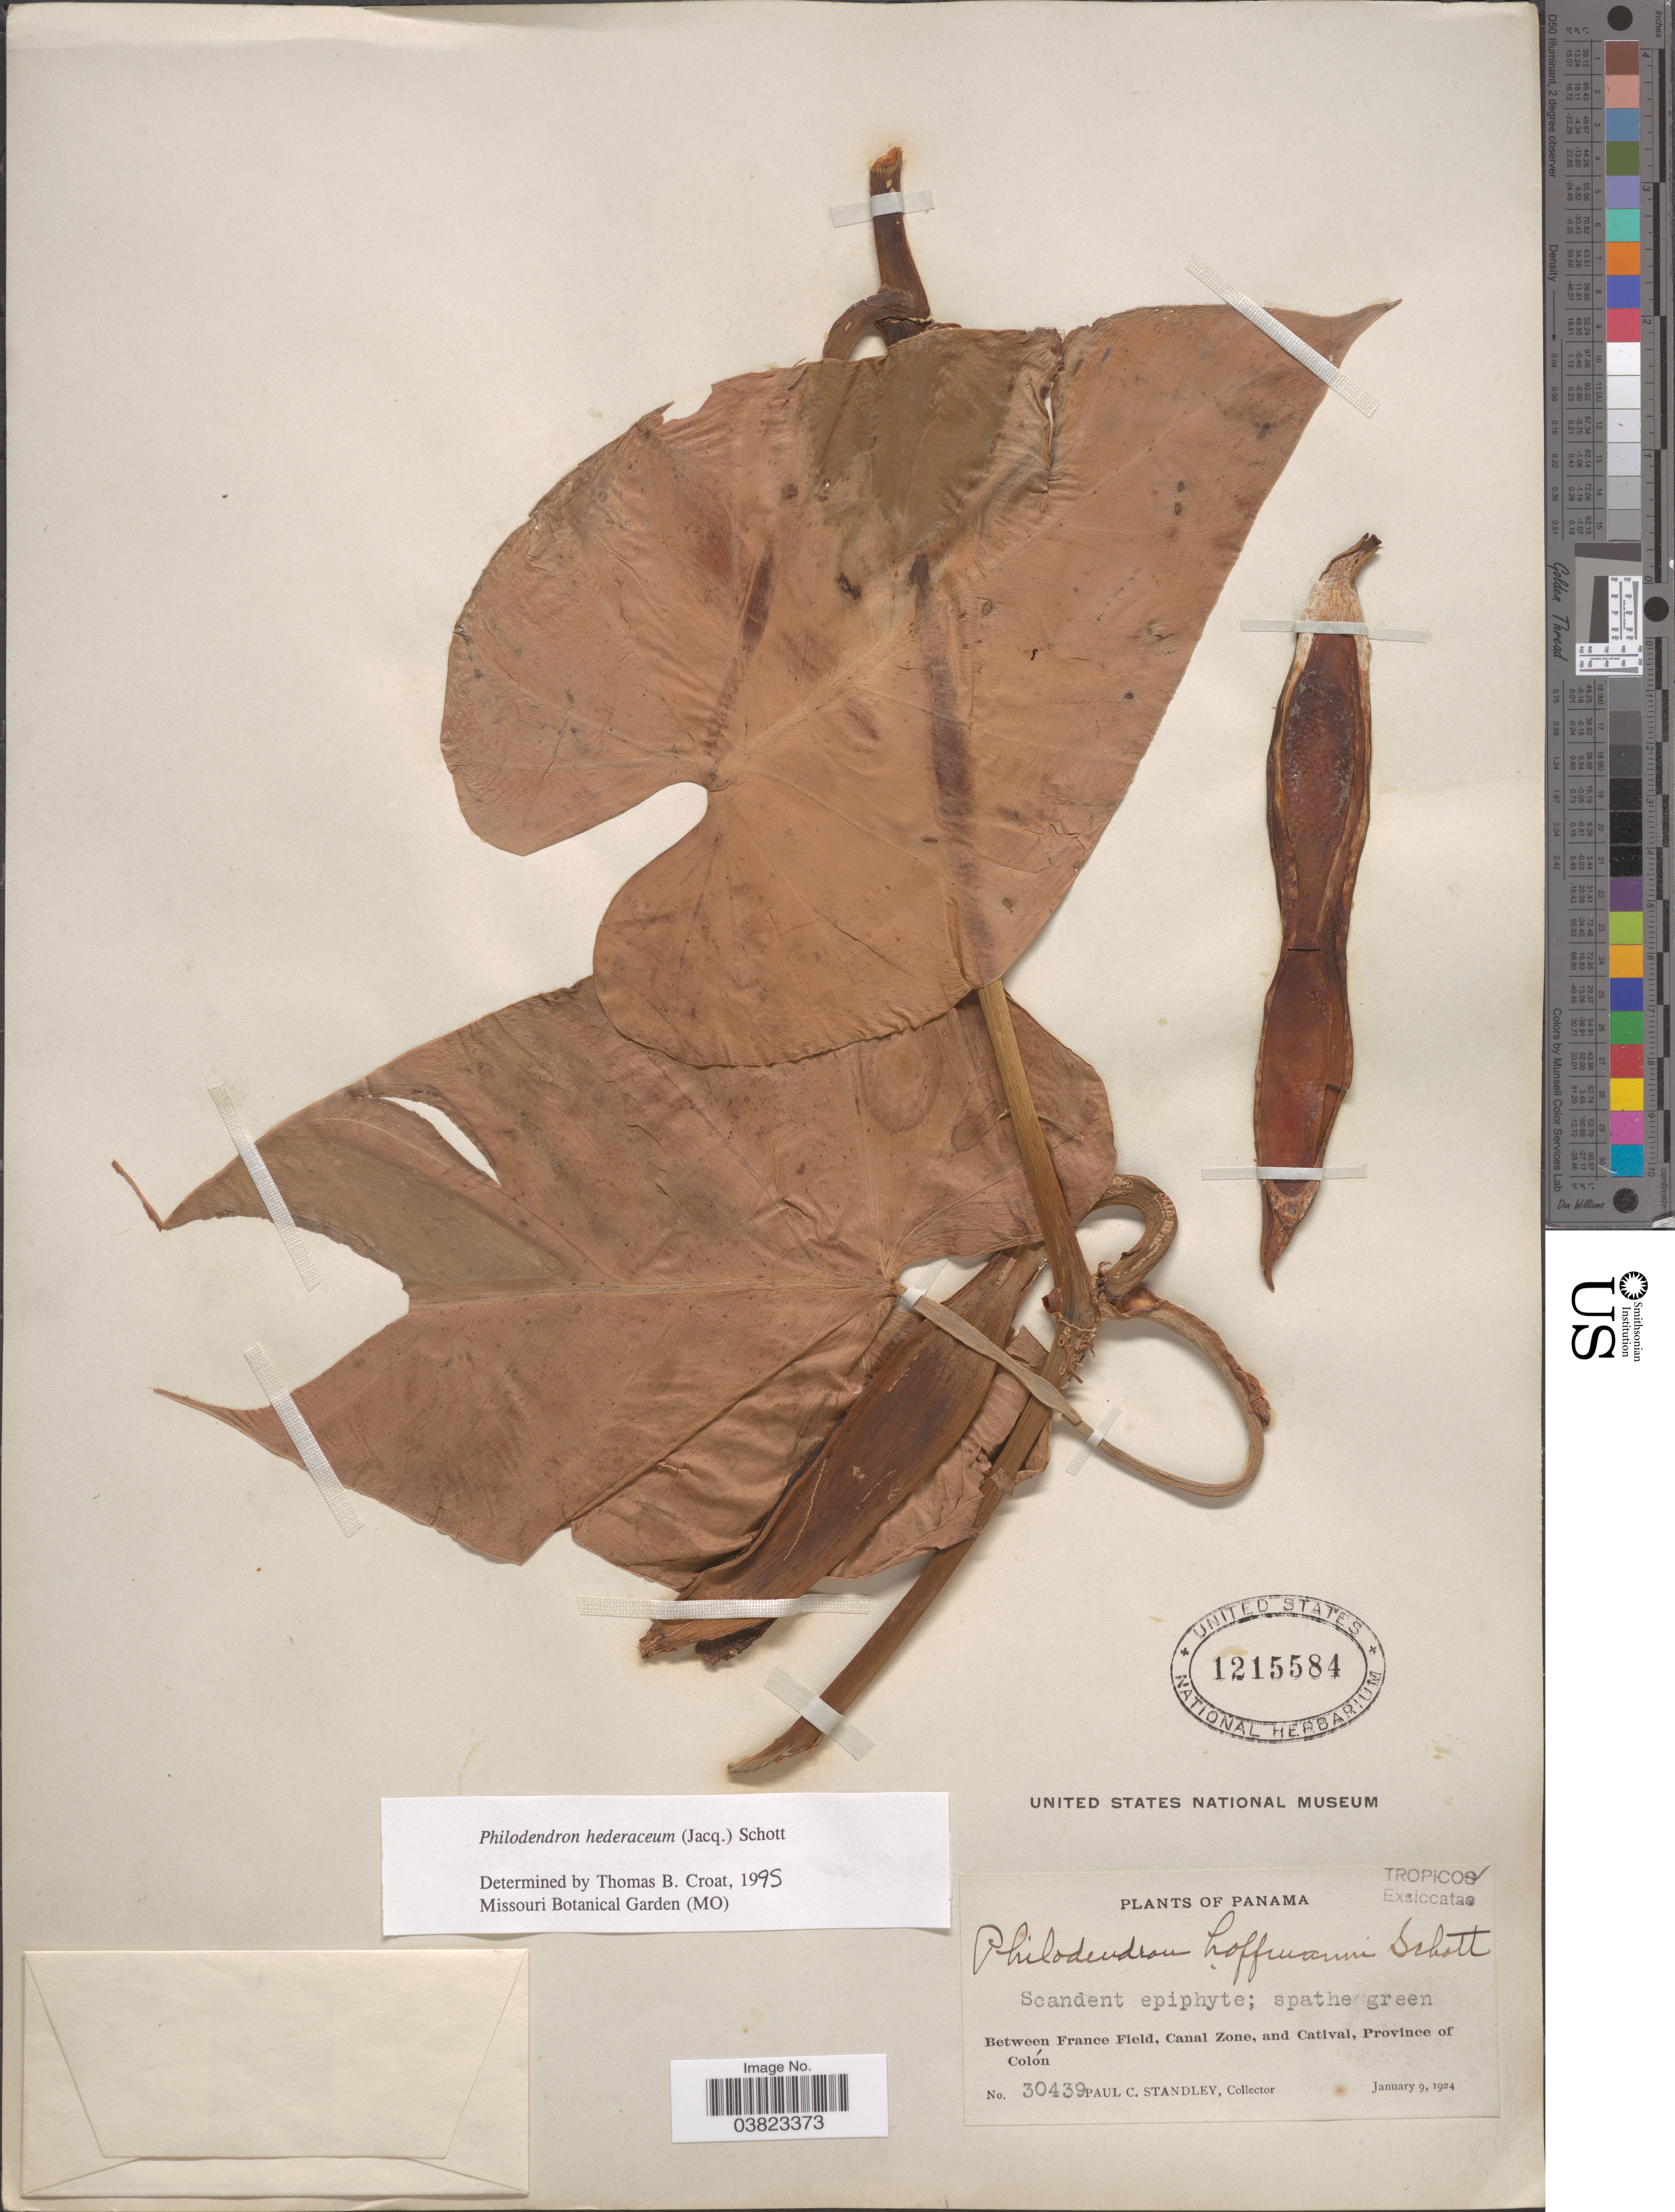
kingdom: Plantae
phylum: Tracheophyta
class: Liliopsida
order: Alismatales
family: Araceae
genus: Philodendron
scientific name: Philodendron hederaceum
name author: (Jacq.) Schott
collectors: P. C. Standley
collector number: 30439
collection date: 1924-01-09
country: Panama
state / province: Colón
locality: Between France Field, Canal Zone, and Catival.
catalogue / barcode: US 1215584